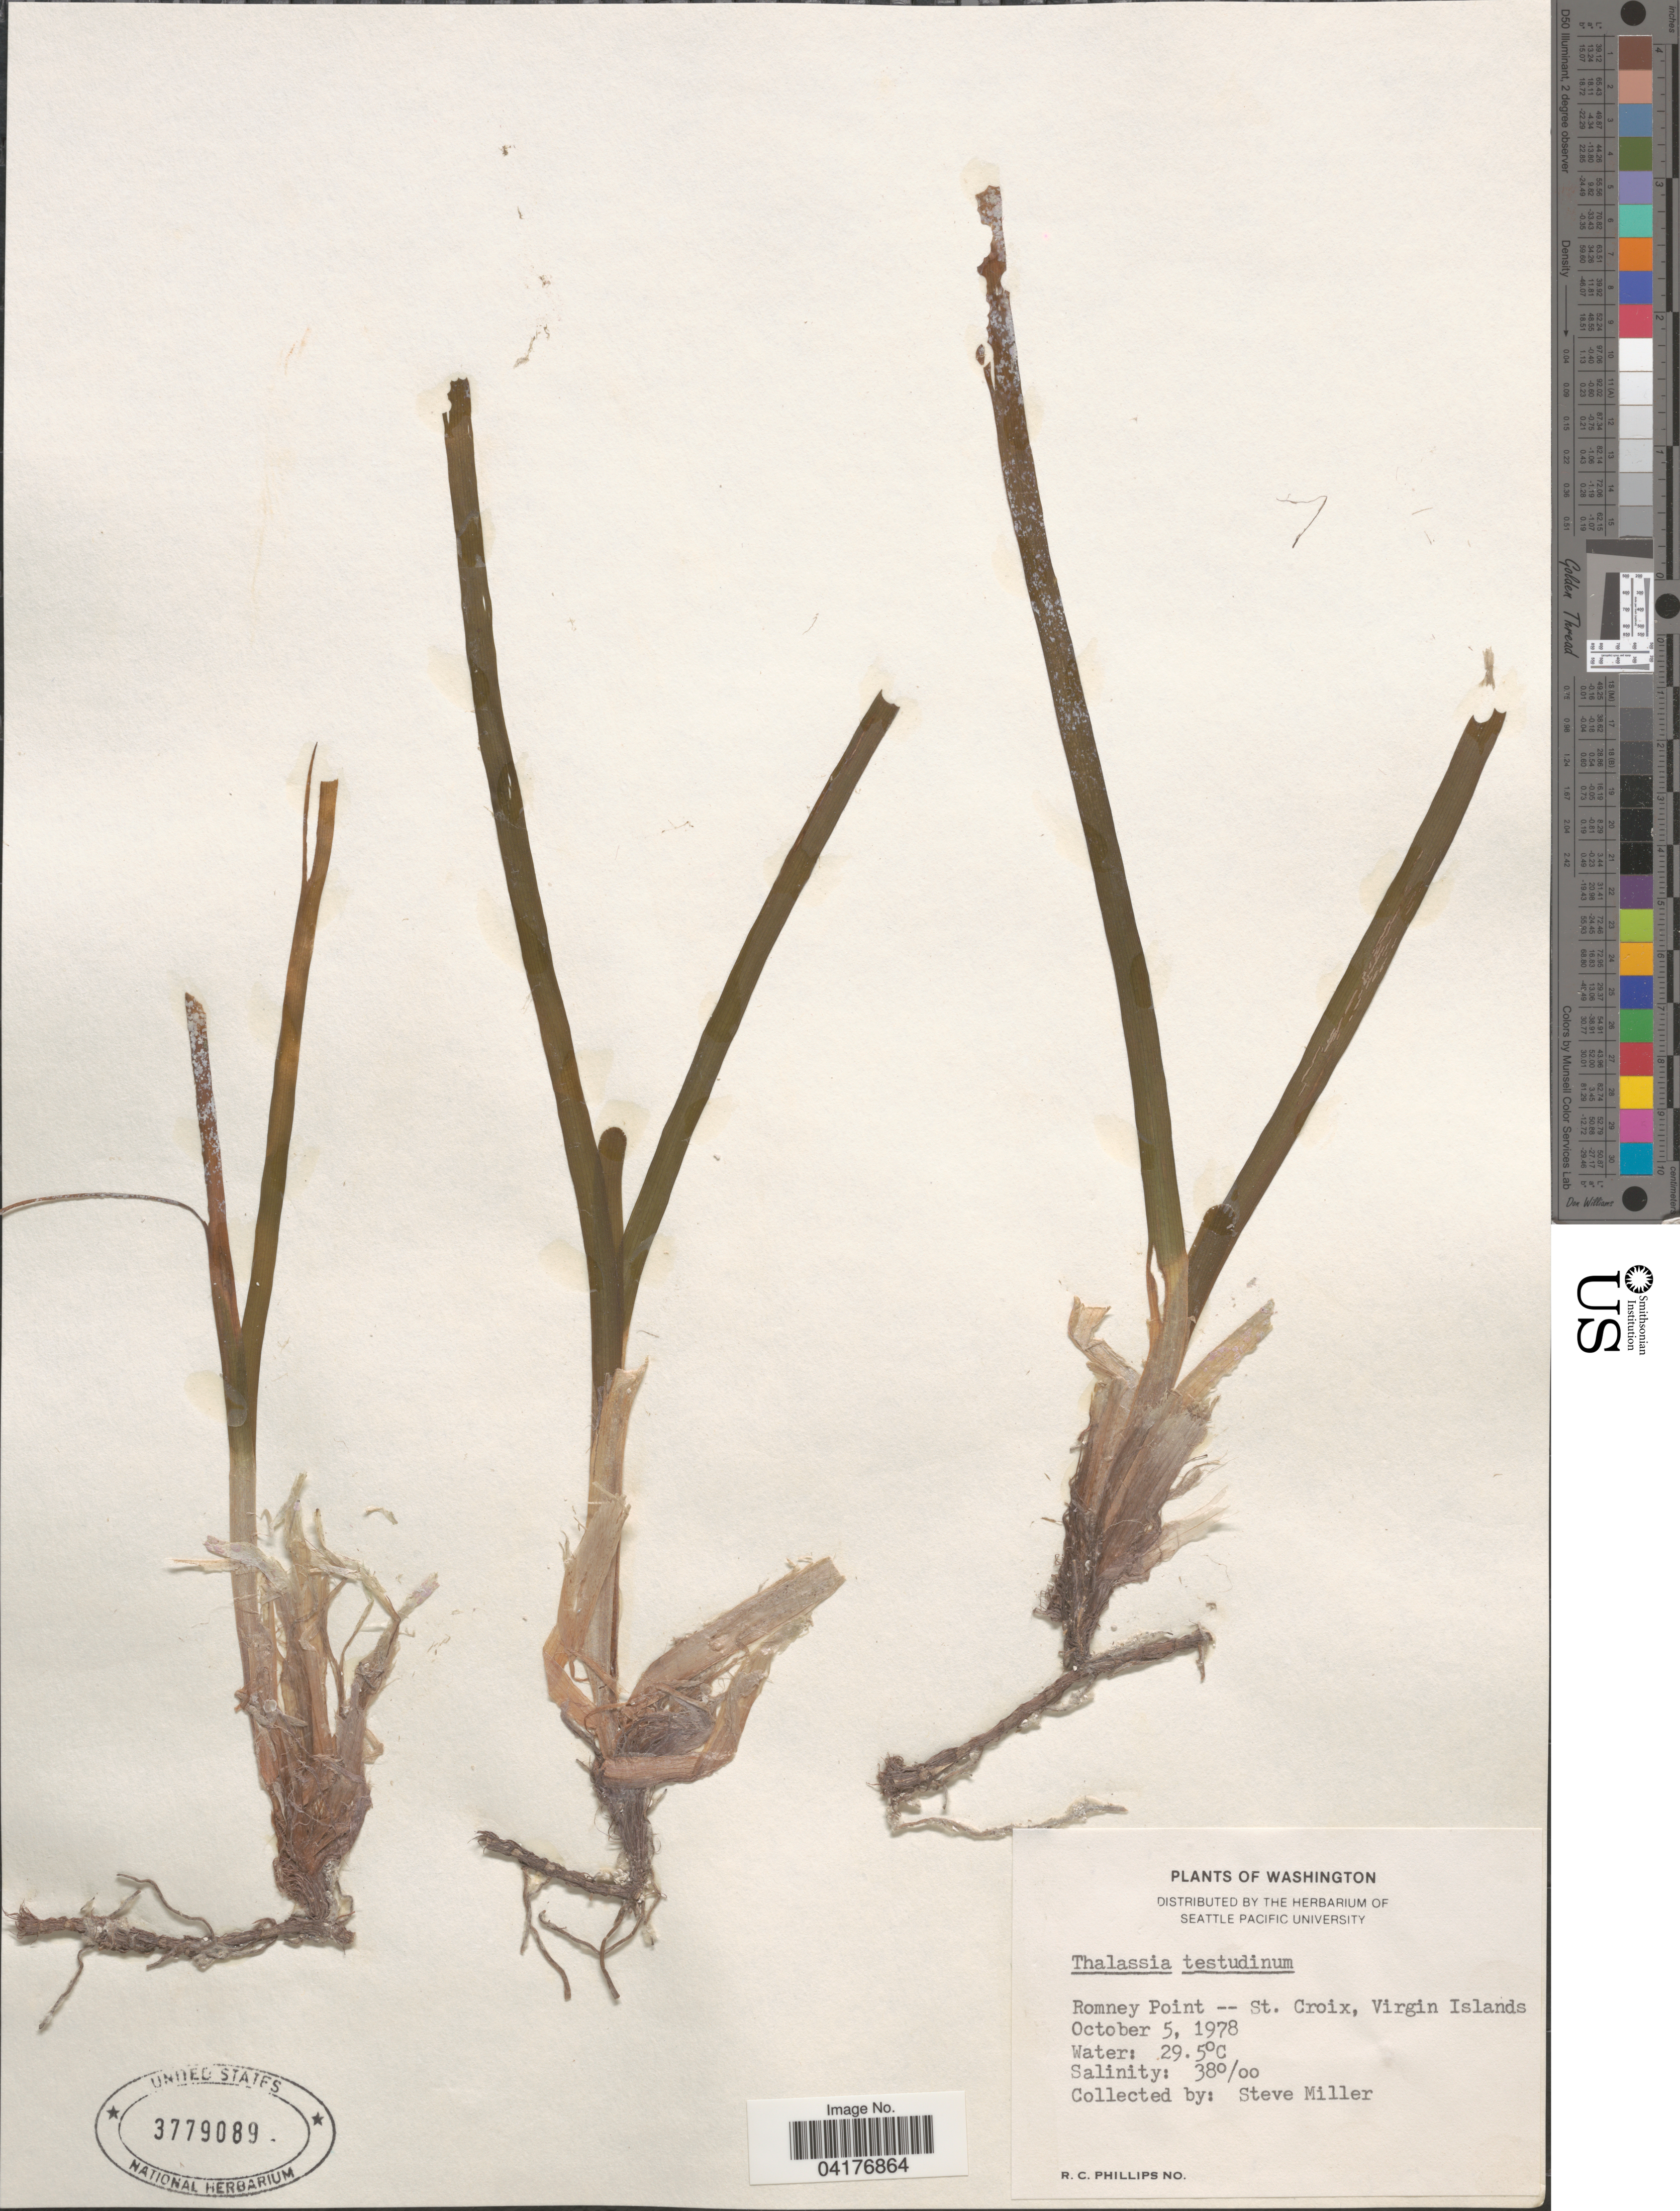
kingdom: Plantae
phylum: Tracheophyta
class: Liliopsida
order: Alismatales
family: Hydrocharitaceae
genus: Thalassia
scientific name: Thalassia testudinum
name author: Banks & Sol. ex K.D. Koenig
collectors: S. Miller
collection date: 1978-10-05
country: U.S. Virgin Islands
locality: Romney Point -- St. Croix, Virgin Islands.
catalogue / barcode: US 3779089